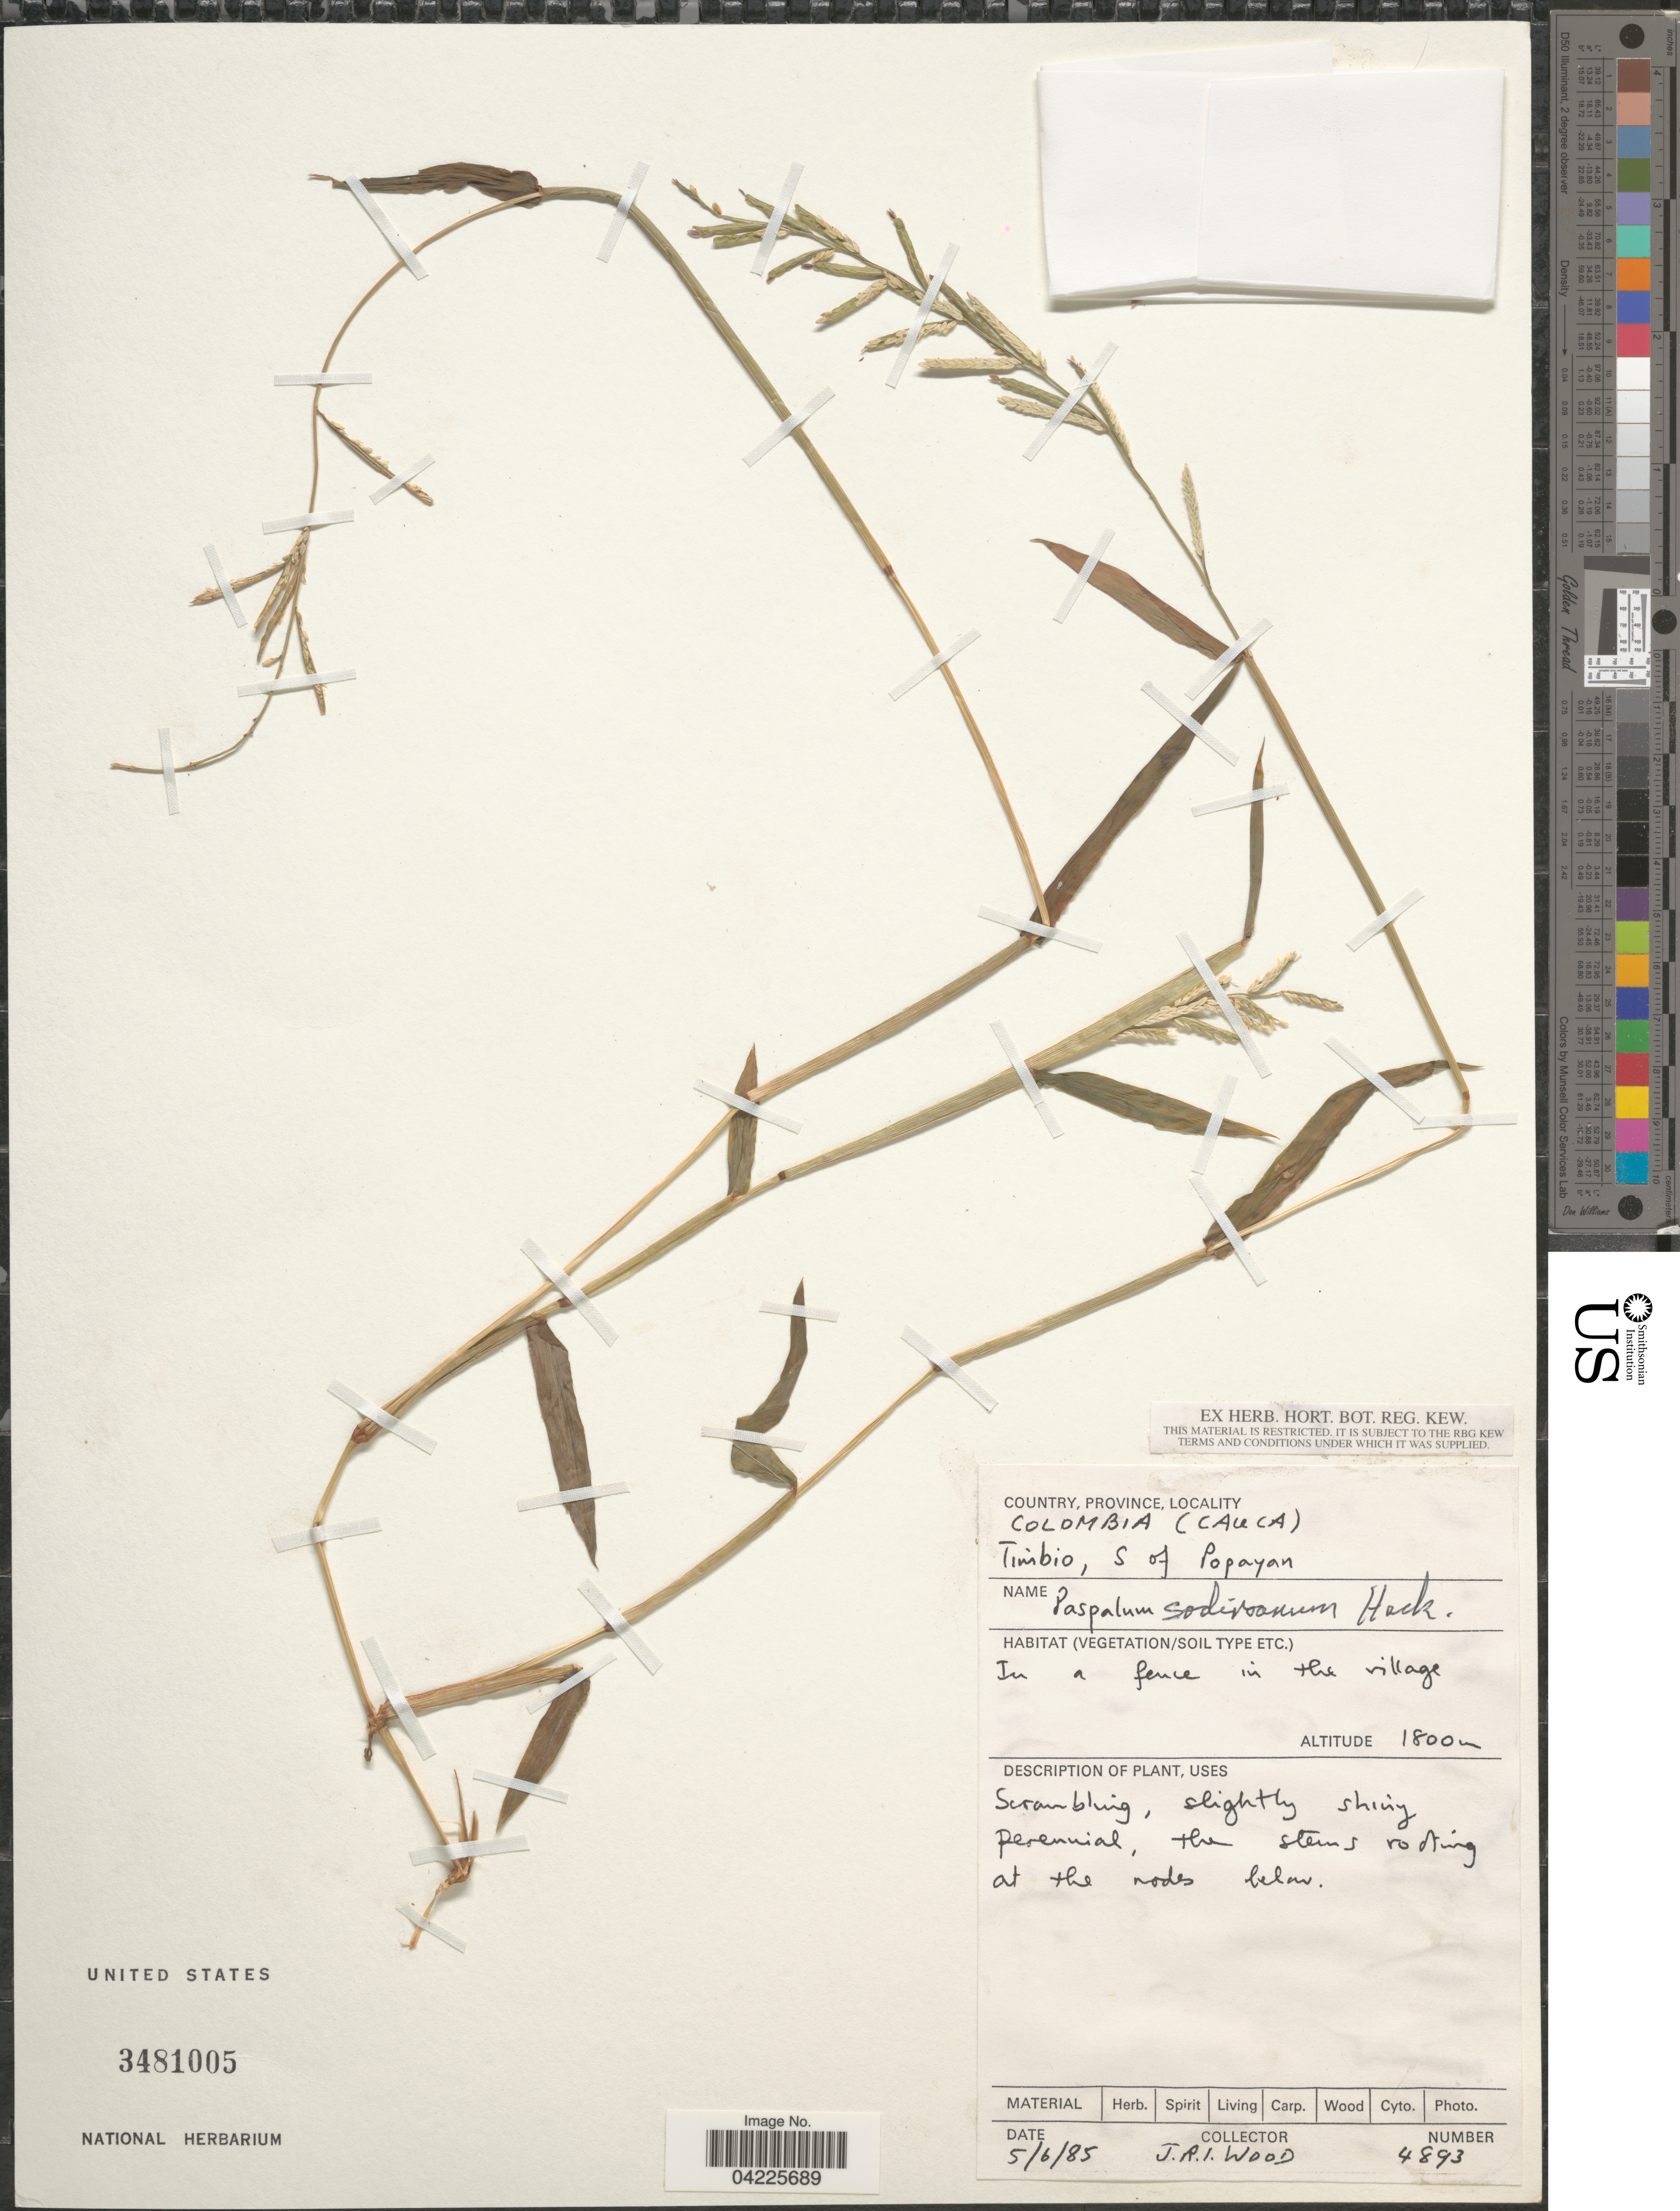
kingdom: Plantae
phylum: Tracheophyta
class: Liliopsida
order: Poales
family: Poaceae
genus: Paspalum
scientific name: Paspalum sodiroanum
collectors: J. R. I. Wood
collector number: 4893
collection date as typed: Transcribed d/m/y: 5/6/85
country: Colombia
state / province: Cauca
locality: Timbio, S of Popayan.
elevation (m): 1800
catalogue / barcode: US 3481005